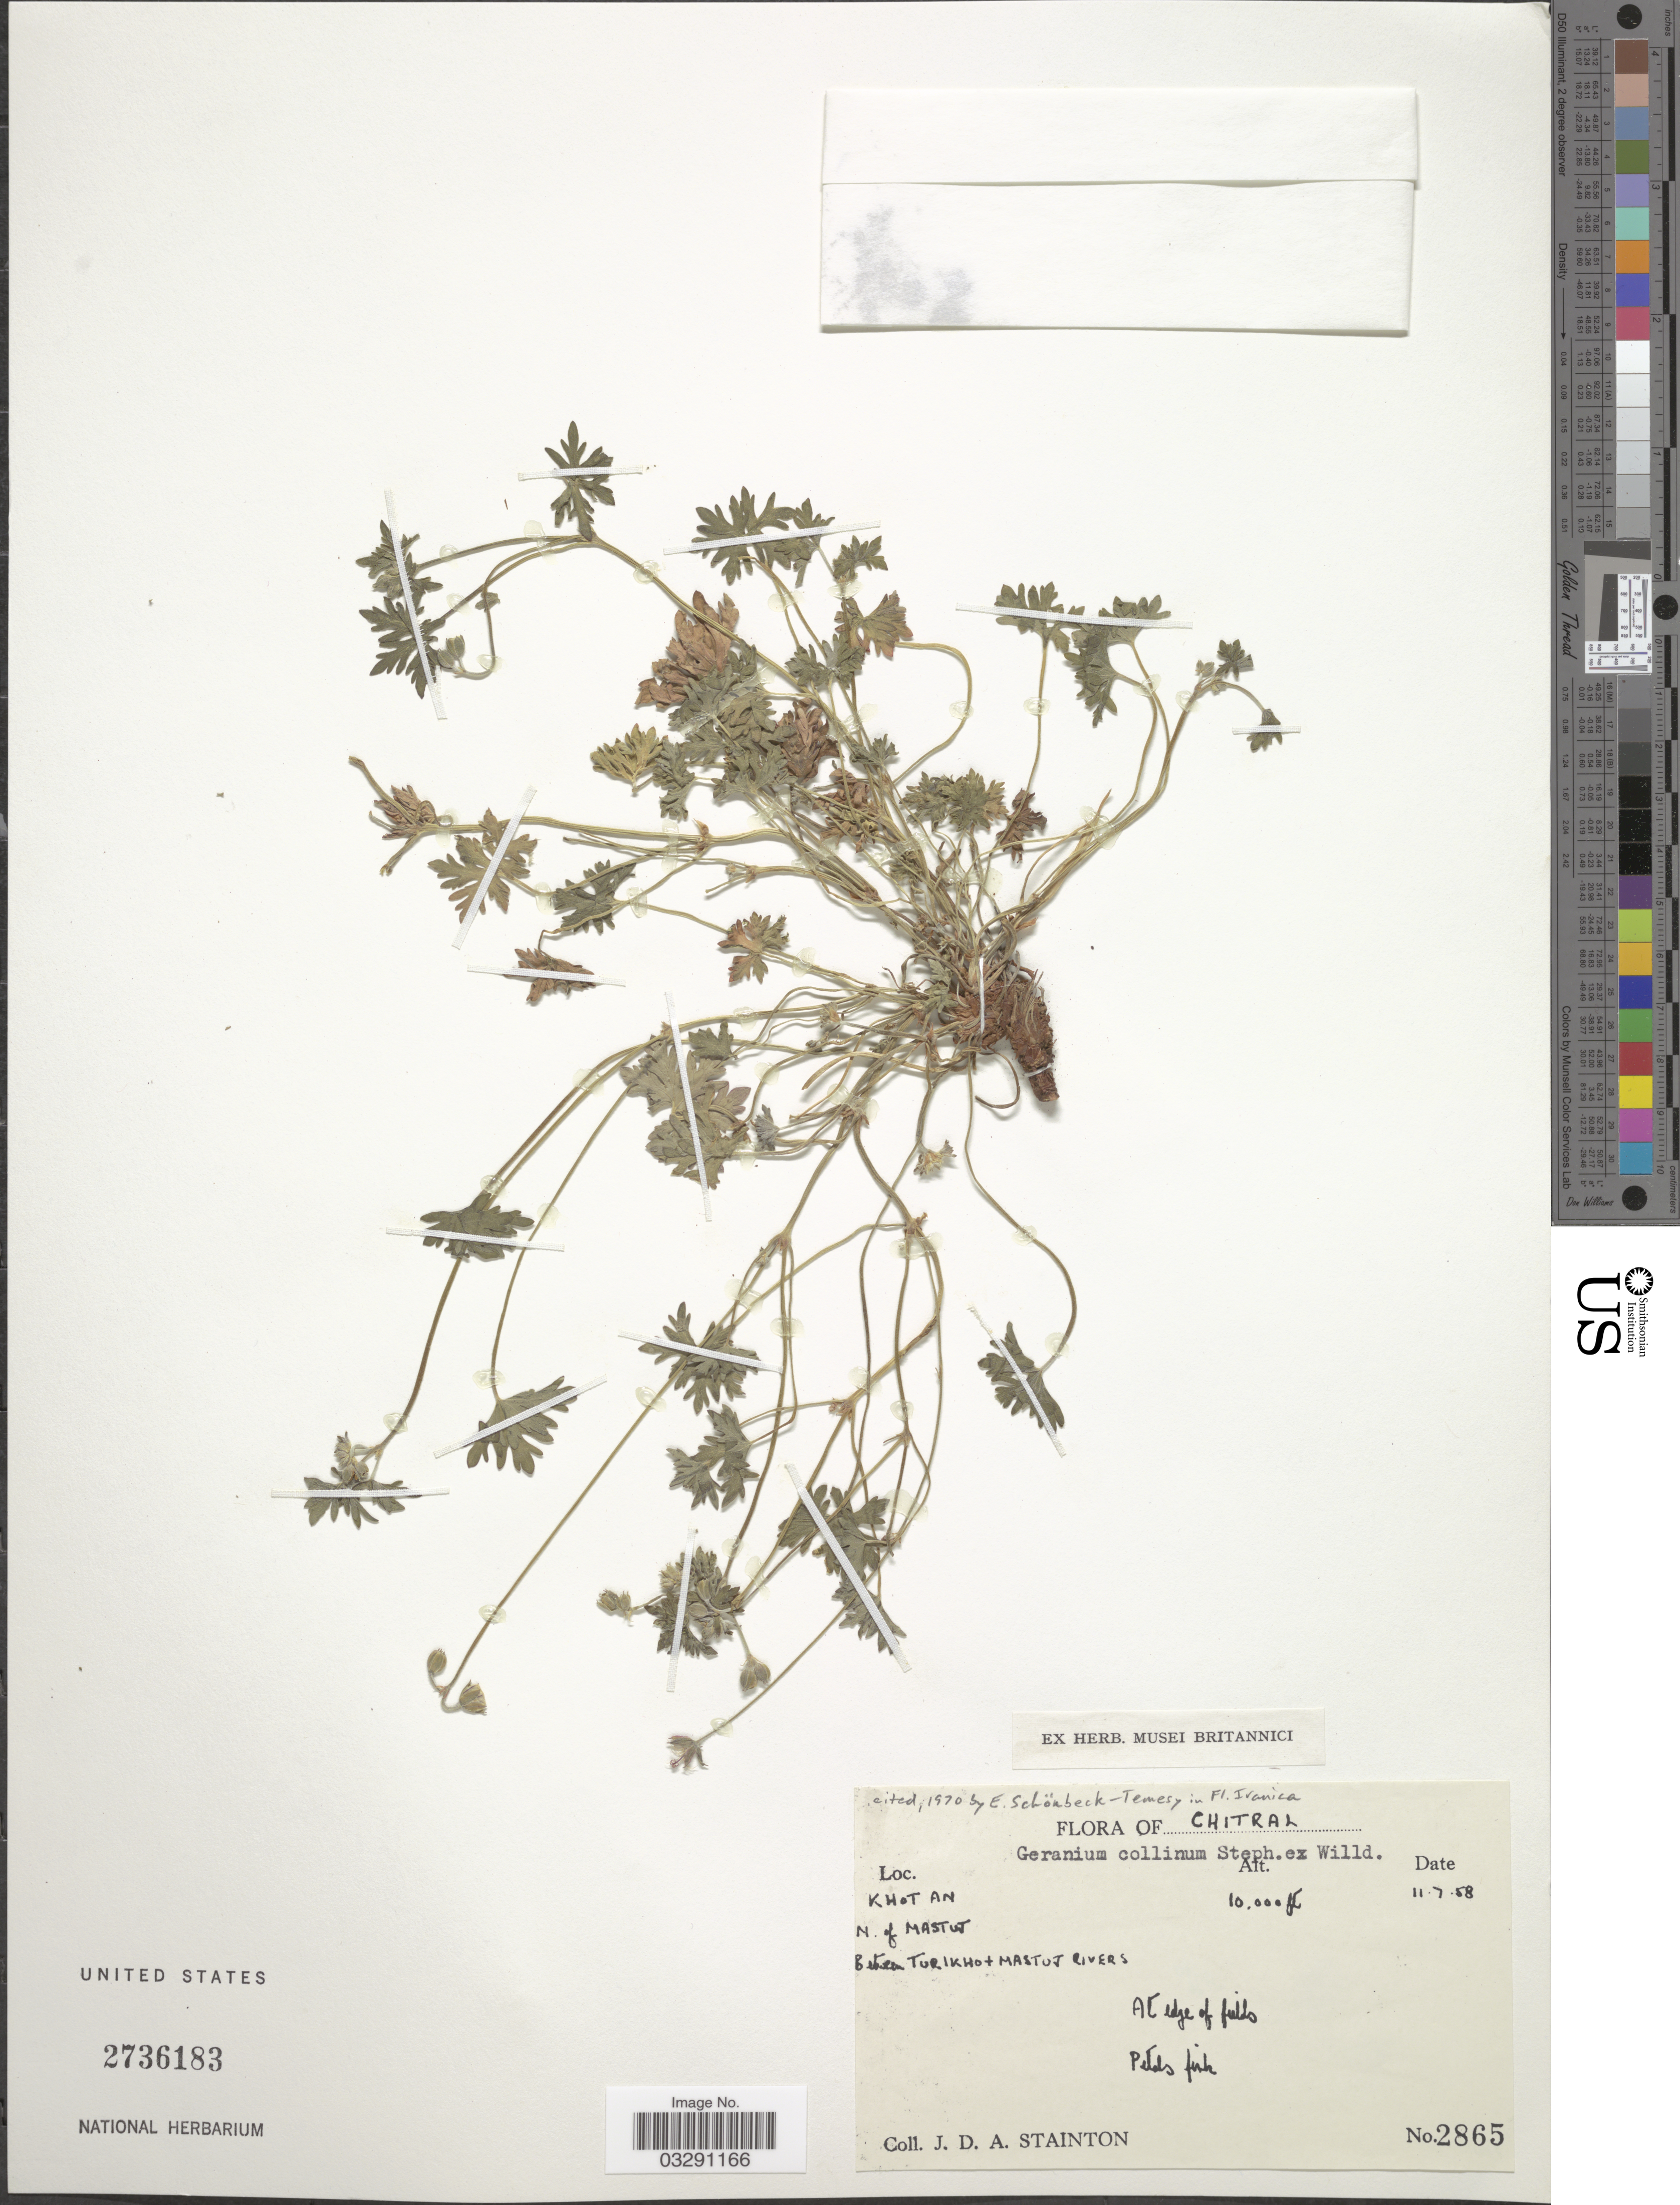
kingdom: Plantae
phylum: Tracheophyta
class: Magnoliopsida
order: Geraniales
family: Geraniaceae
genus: Geranium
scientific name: Geranium collinum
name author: Stephan ex Willd.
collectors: J. Stainton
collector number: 2865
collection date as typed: Transcribed d/m/y: 11/7/58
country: Pakistan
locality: Chitral. Khot An. N. of Mastut. Between Turikhot Mastut Rivers.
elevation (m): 3048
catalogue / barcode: US 2736183